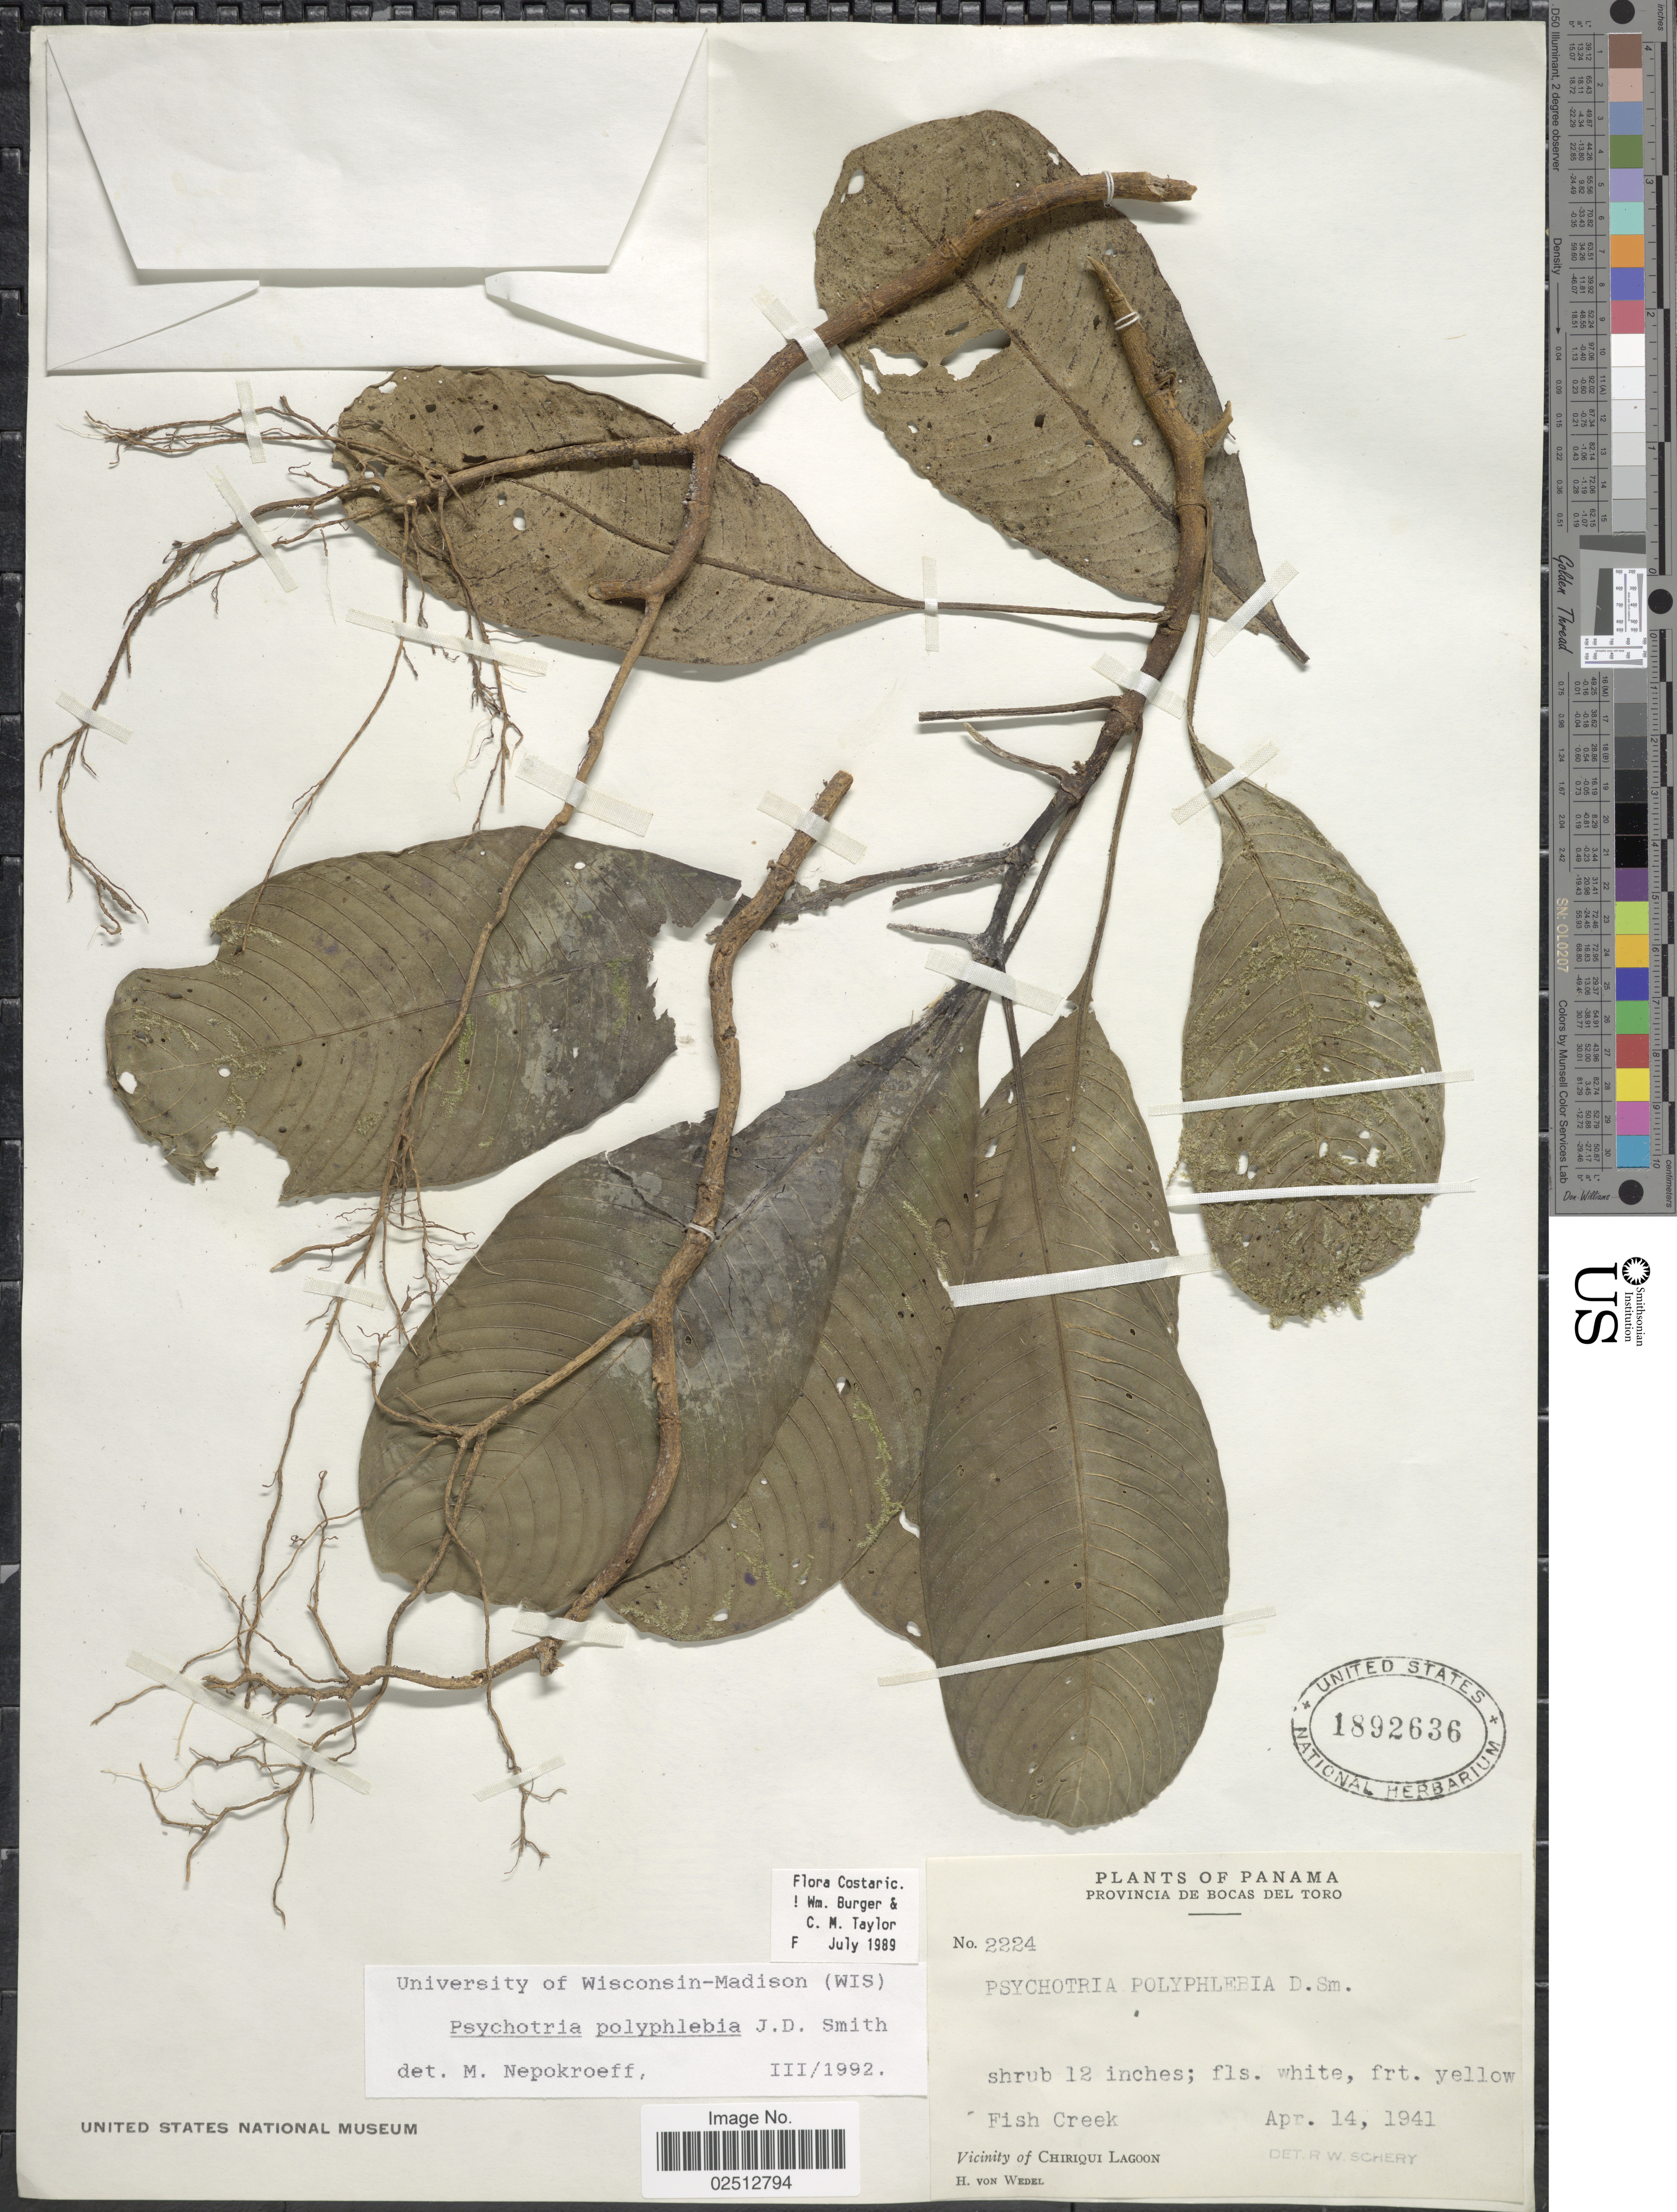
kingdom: Plantae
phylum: Tracheophyta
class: Magnoliopsida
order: Gentianales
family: Rubiaceae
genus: Psychotria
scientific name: Psychotria polyphlebia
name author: Donn. Sm.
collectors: H. von Wedel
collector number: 2224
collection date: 1941-04-14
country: Panama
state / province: Bocas del Toro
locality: Provincia de Bocas del Toro. Fish Creek. Vicinity of Chiriqui Lagoon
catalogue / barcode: US 1892636